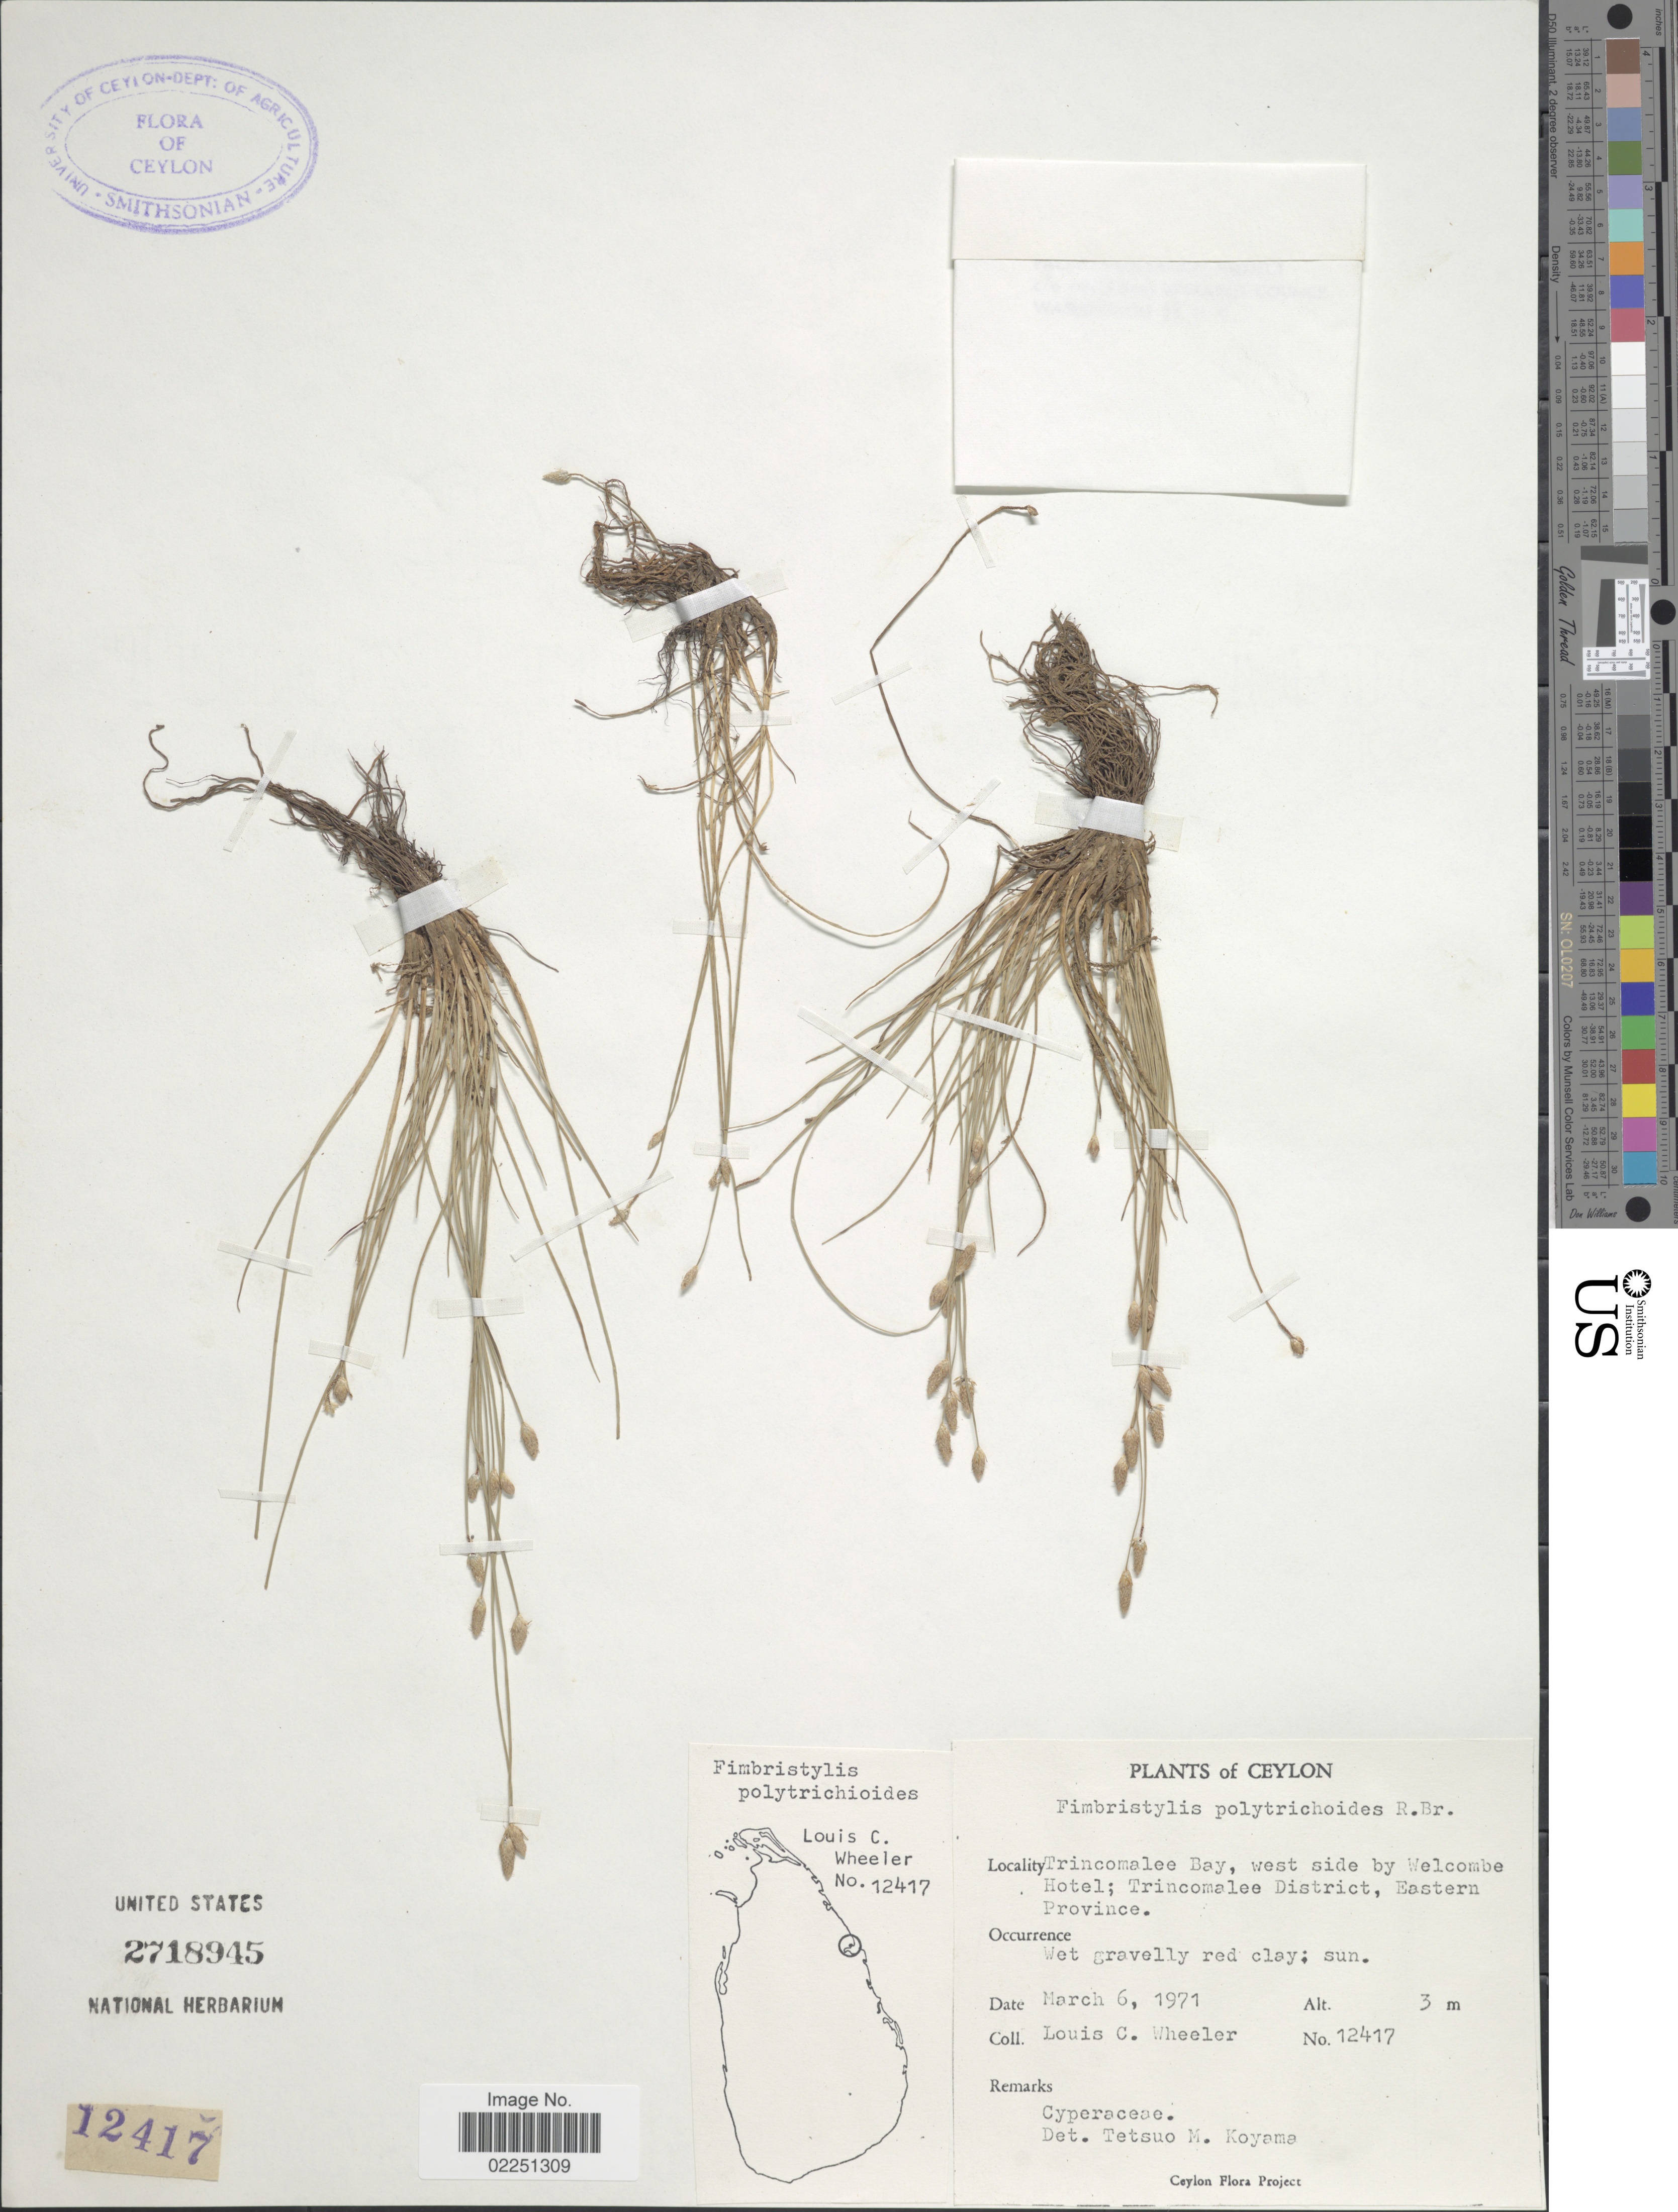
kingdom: Plantae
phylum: Tracheophyta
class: Liliopsida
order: Poales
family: Cyperaceae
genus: Fimbristylis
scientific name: Fimbristylis polytrichoides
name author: (Retz.) Vahl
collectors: L. C. Wheeler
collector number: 12417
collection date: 1971-03-06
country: Sri Lanka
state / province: Eastern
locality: Ceylon. Trincomalee Bay, west side by Welcombe Hotel; Trincomalee District, Eastern Province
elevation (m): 3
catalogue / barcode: US 2718945